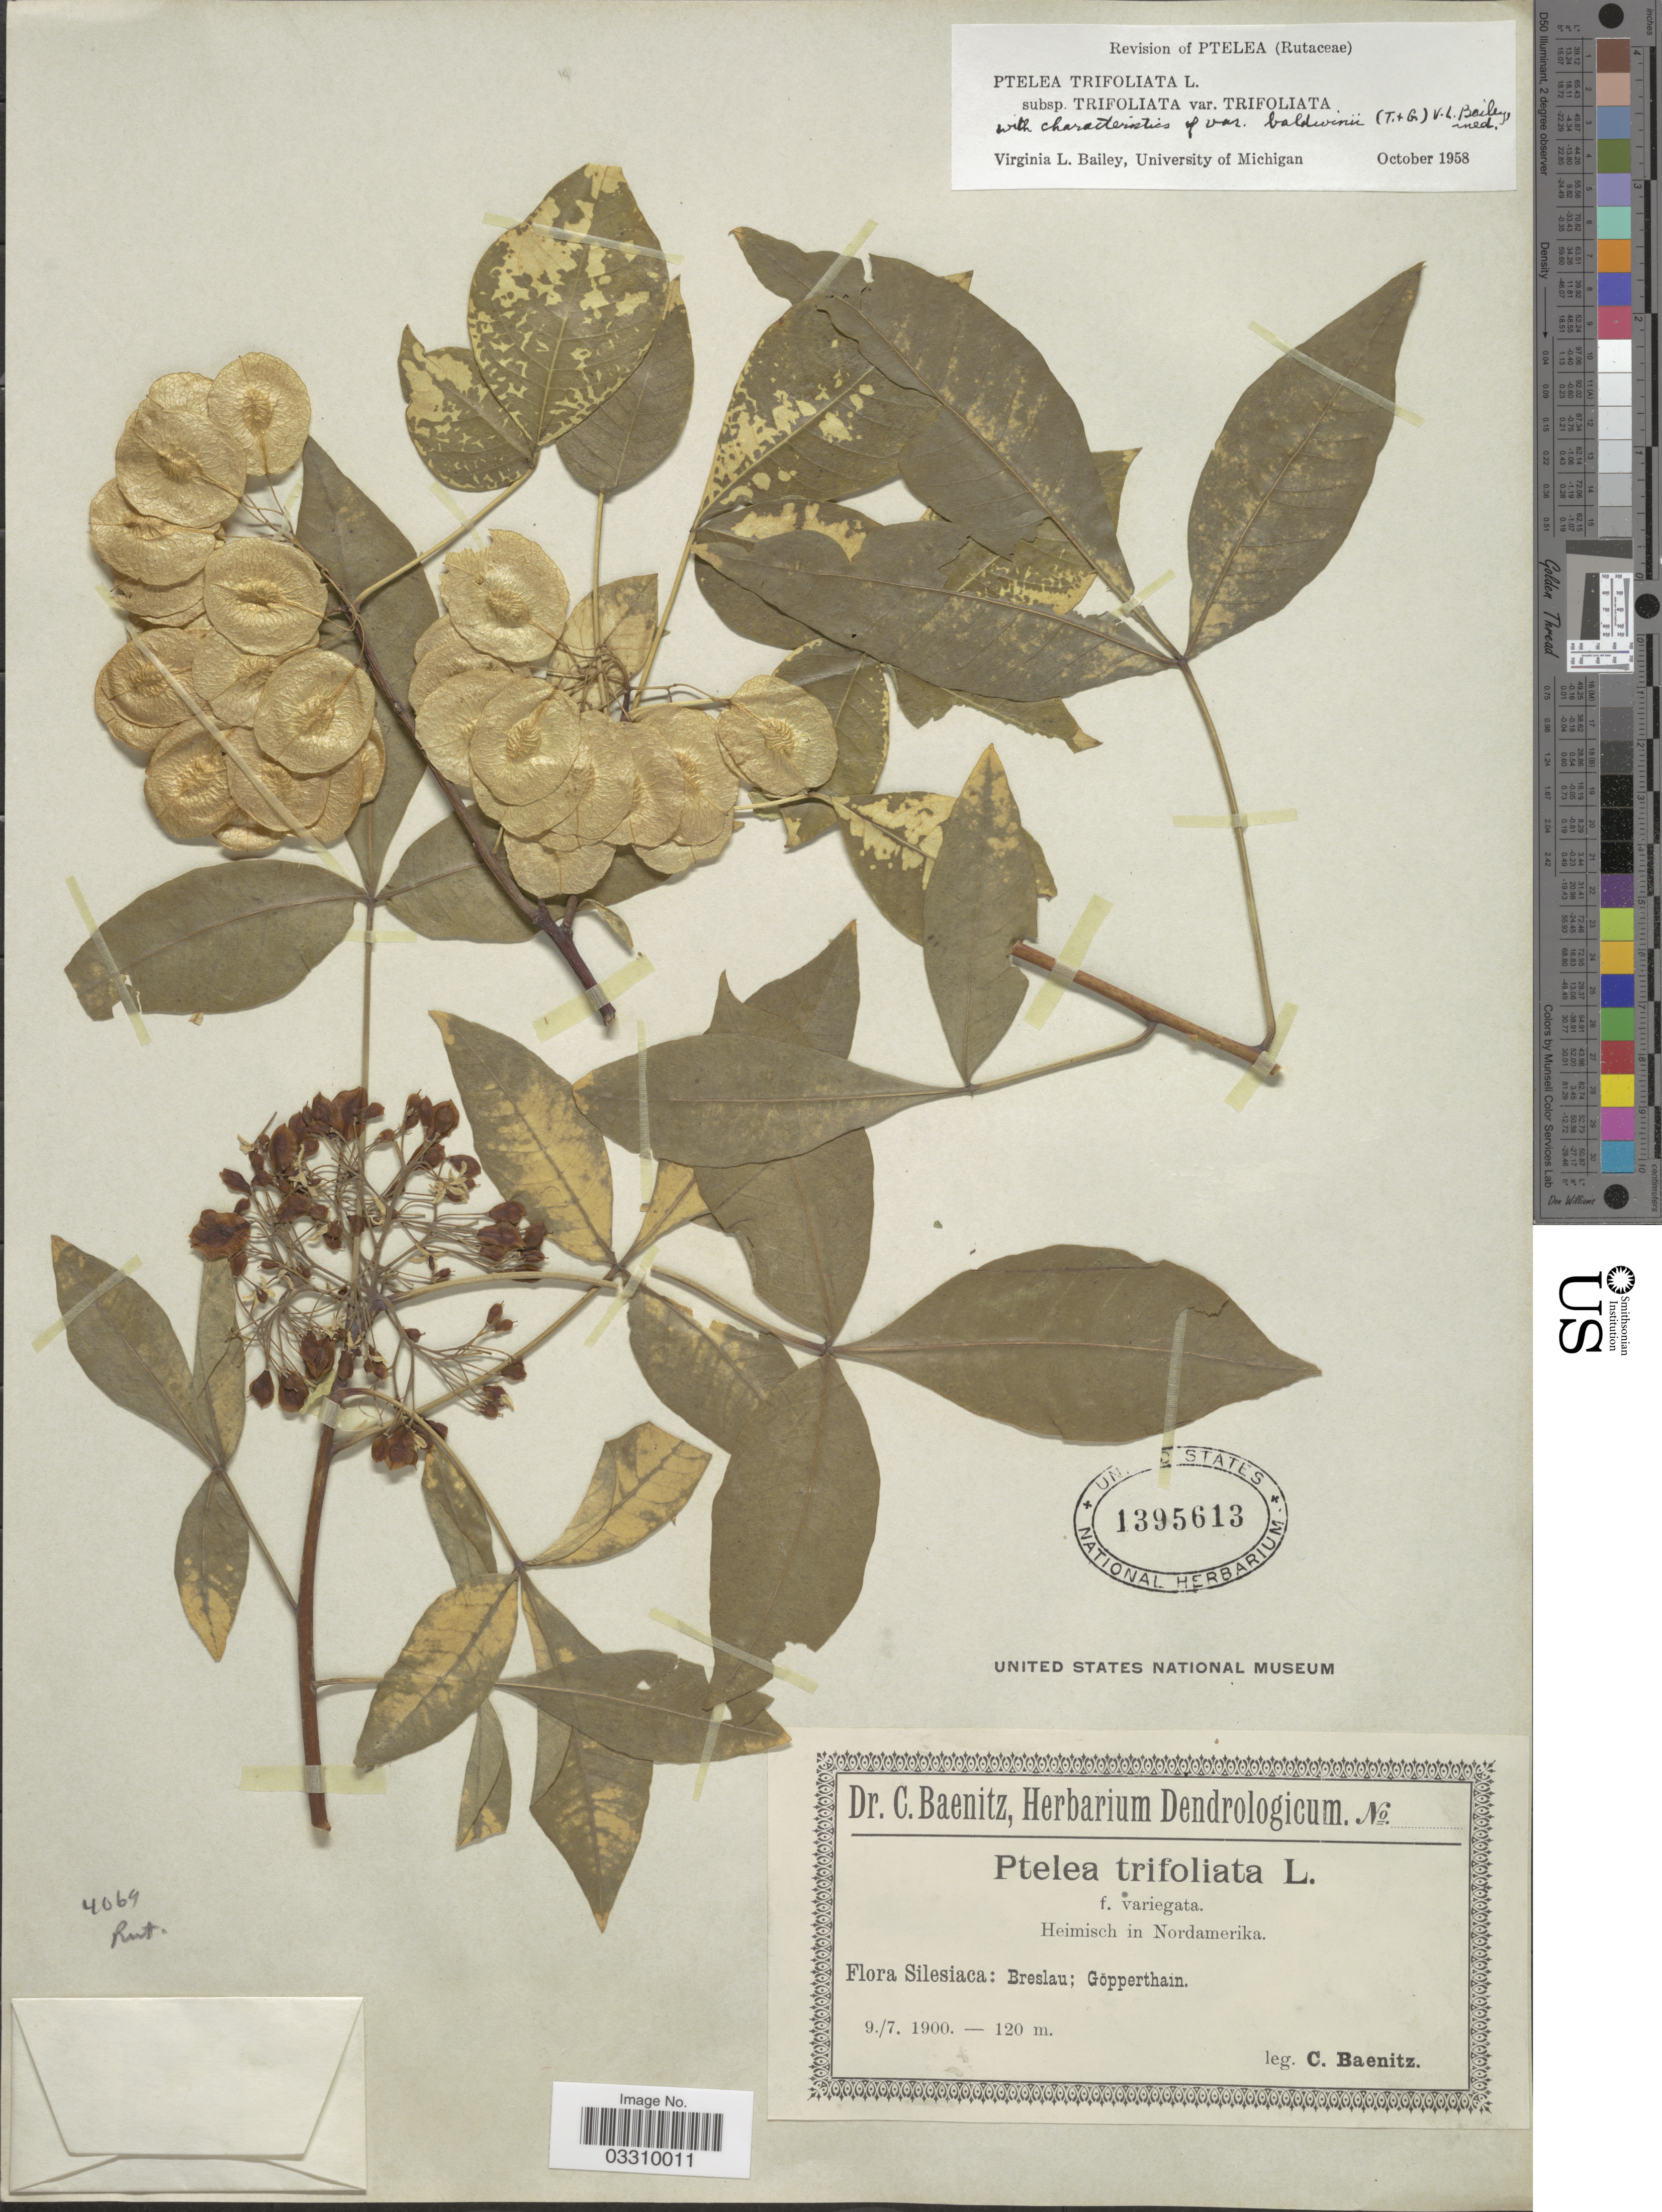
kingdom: Plantae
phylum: Tracheophyta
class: Magnoliopsida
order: Sapindales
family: Rutaceae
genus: Ptelea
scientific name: Ptelea trifoliata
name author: L.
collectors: C. G. Baenitz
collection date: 1900-07-09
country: Poland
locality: Silesiaca: Breslau; Göpperthain.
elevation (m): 120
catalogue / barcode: US 1395613